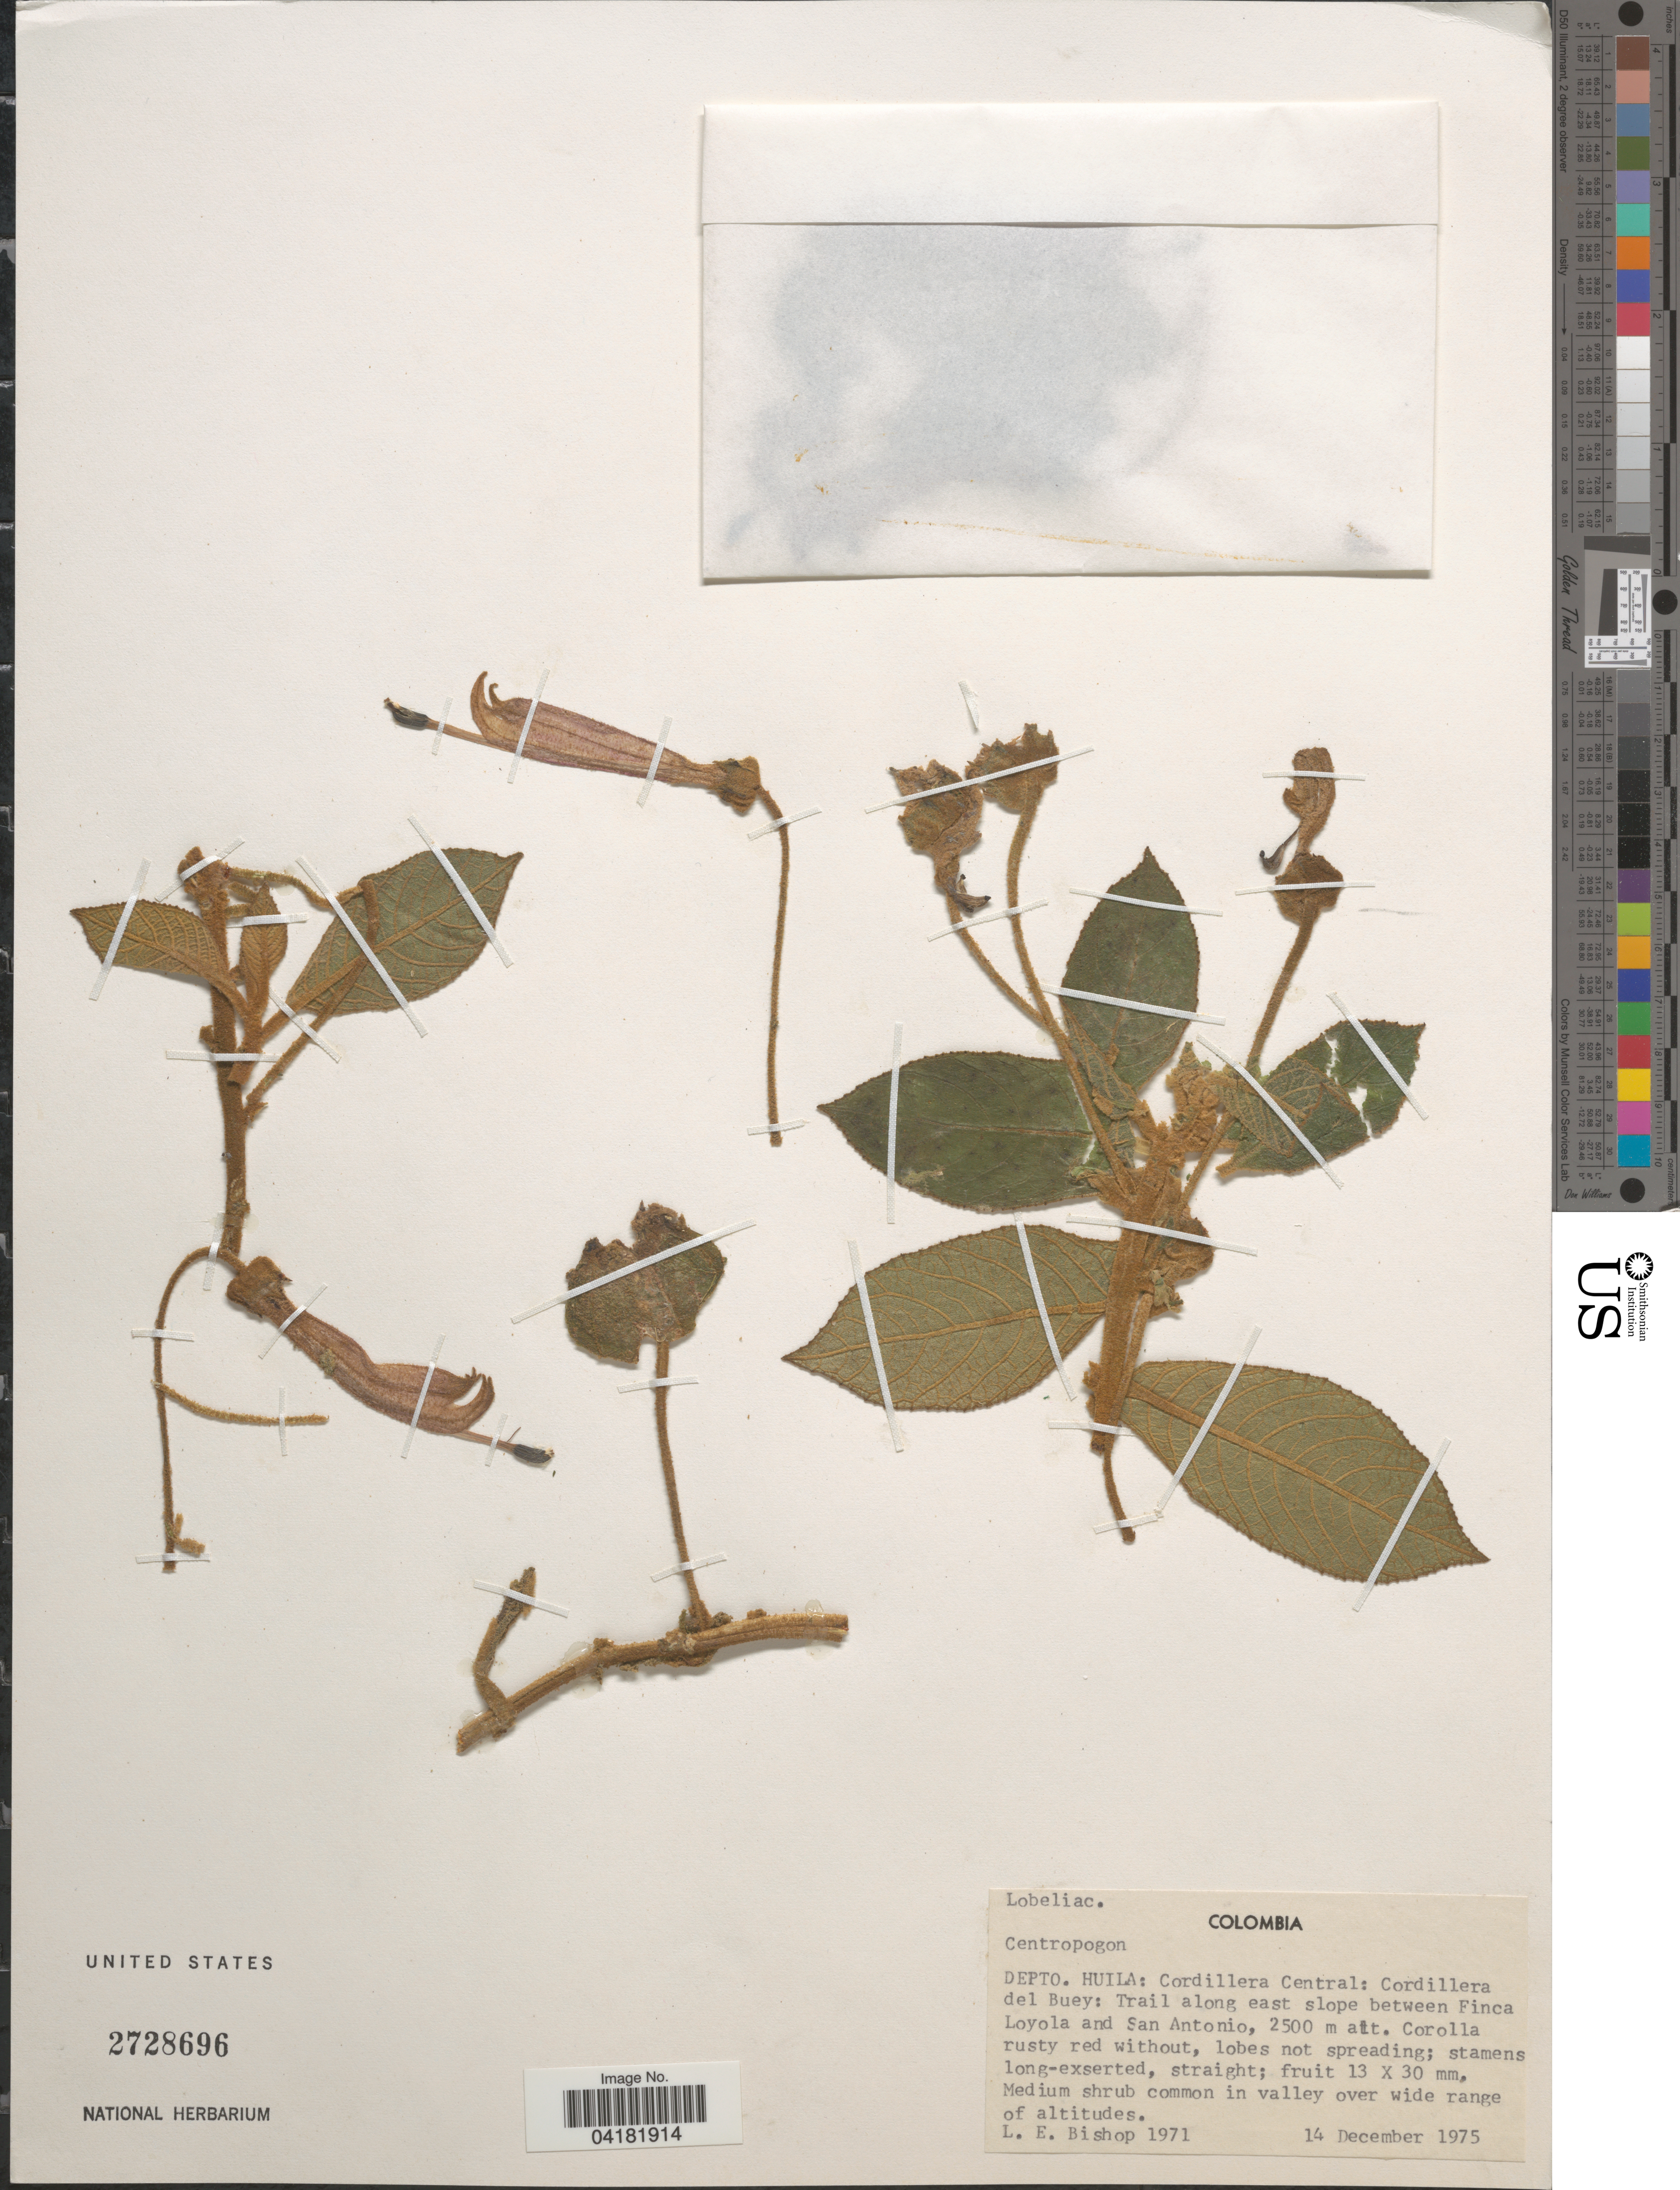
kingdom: Plantae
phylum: Tracheophyta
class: Magnoliopsida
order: Asterales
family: Campanulaceae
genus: Centropogon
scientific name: Centropogon sp.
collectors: L. E. Bishop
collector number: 1971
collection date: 1975-12-14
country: Colombia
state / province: Huila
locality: Depto. Huila: Cordillera Central: Cordillera del Buey: Trail along east slope between Finca Loyola and San Antonio.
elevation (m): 2500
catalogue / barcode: US 2728696